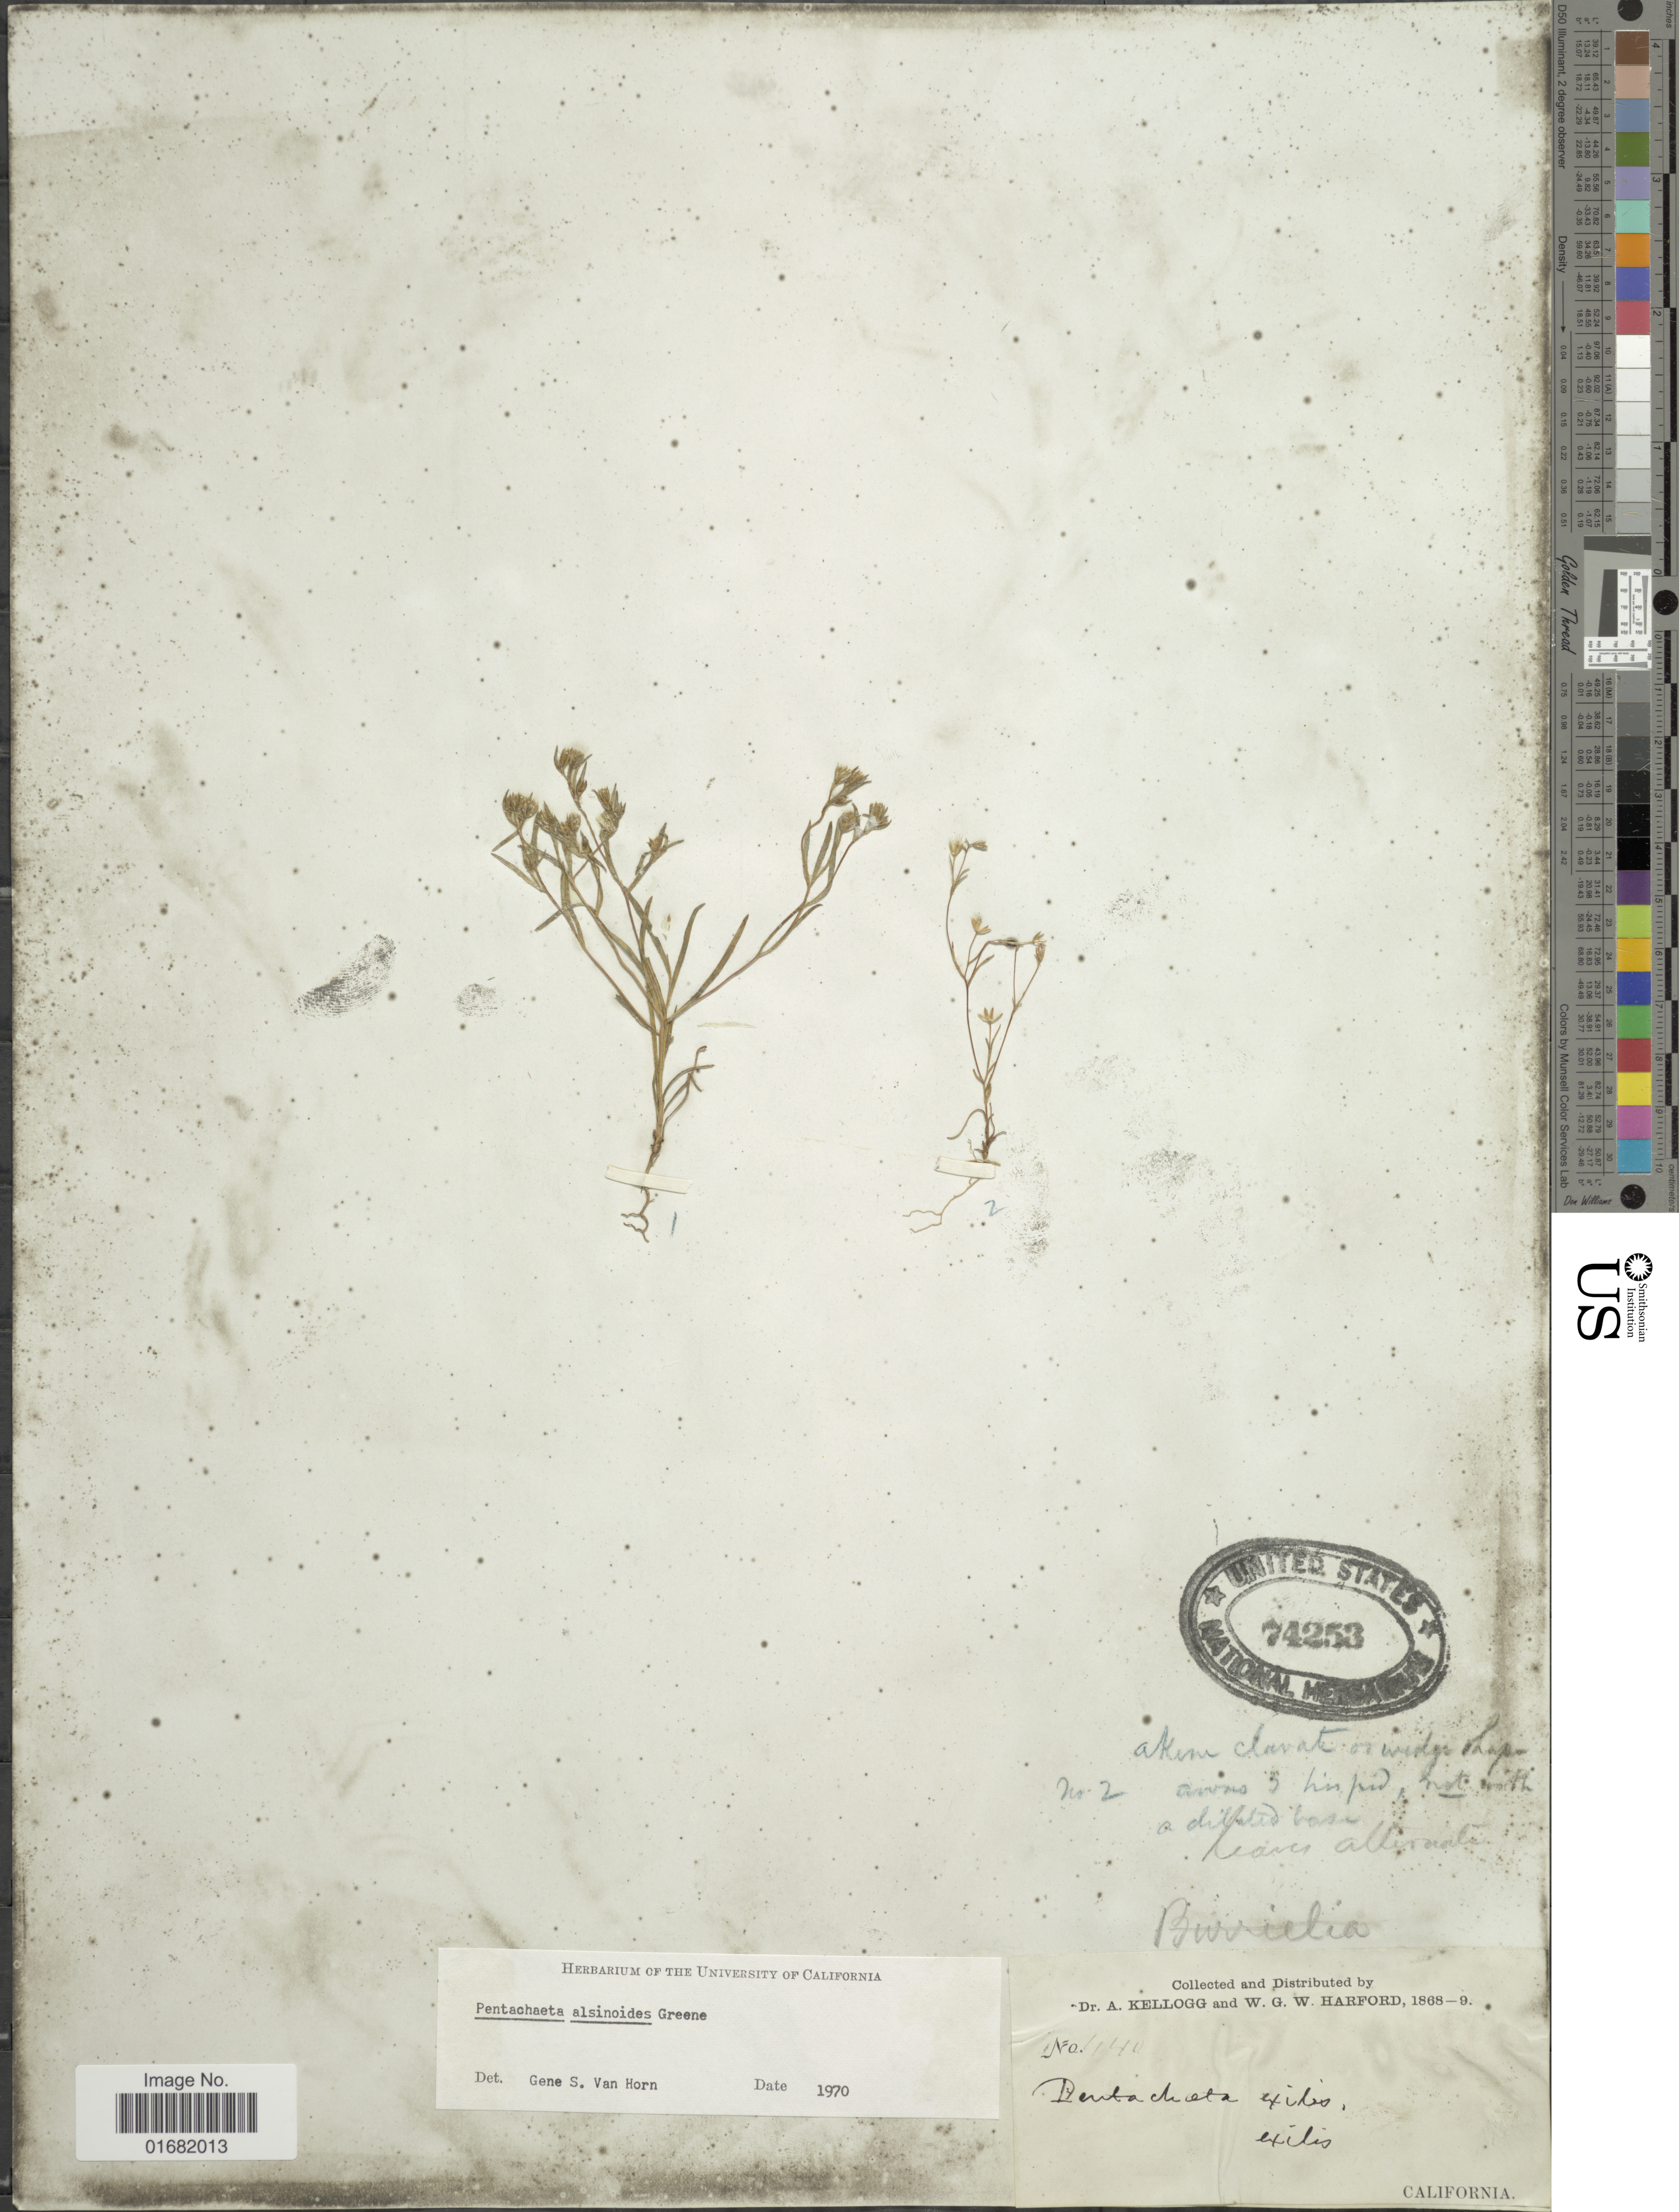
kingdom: Plantae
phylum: Tracheophyta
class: Magnoliopsida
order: Asterales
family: Asteraceae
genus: Pentachaeta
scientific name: Pentachaeta alsinoides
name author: Greene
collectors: A. Kellogg & W. G. W. Harford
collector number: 1140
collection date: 1868/1869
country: United States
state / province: California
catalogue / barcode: US 74253